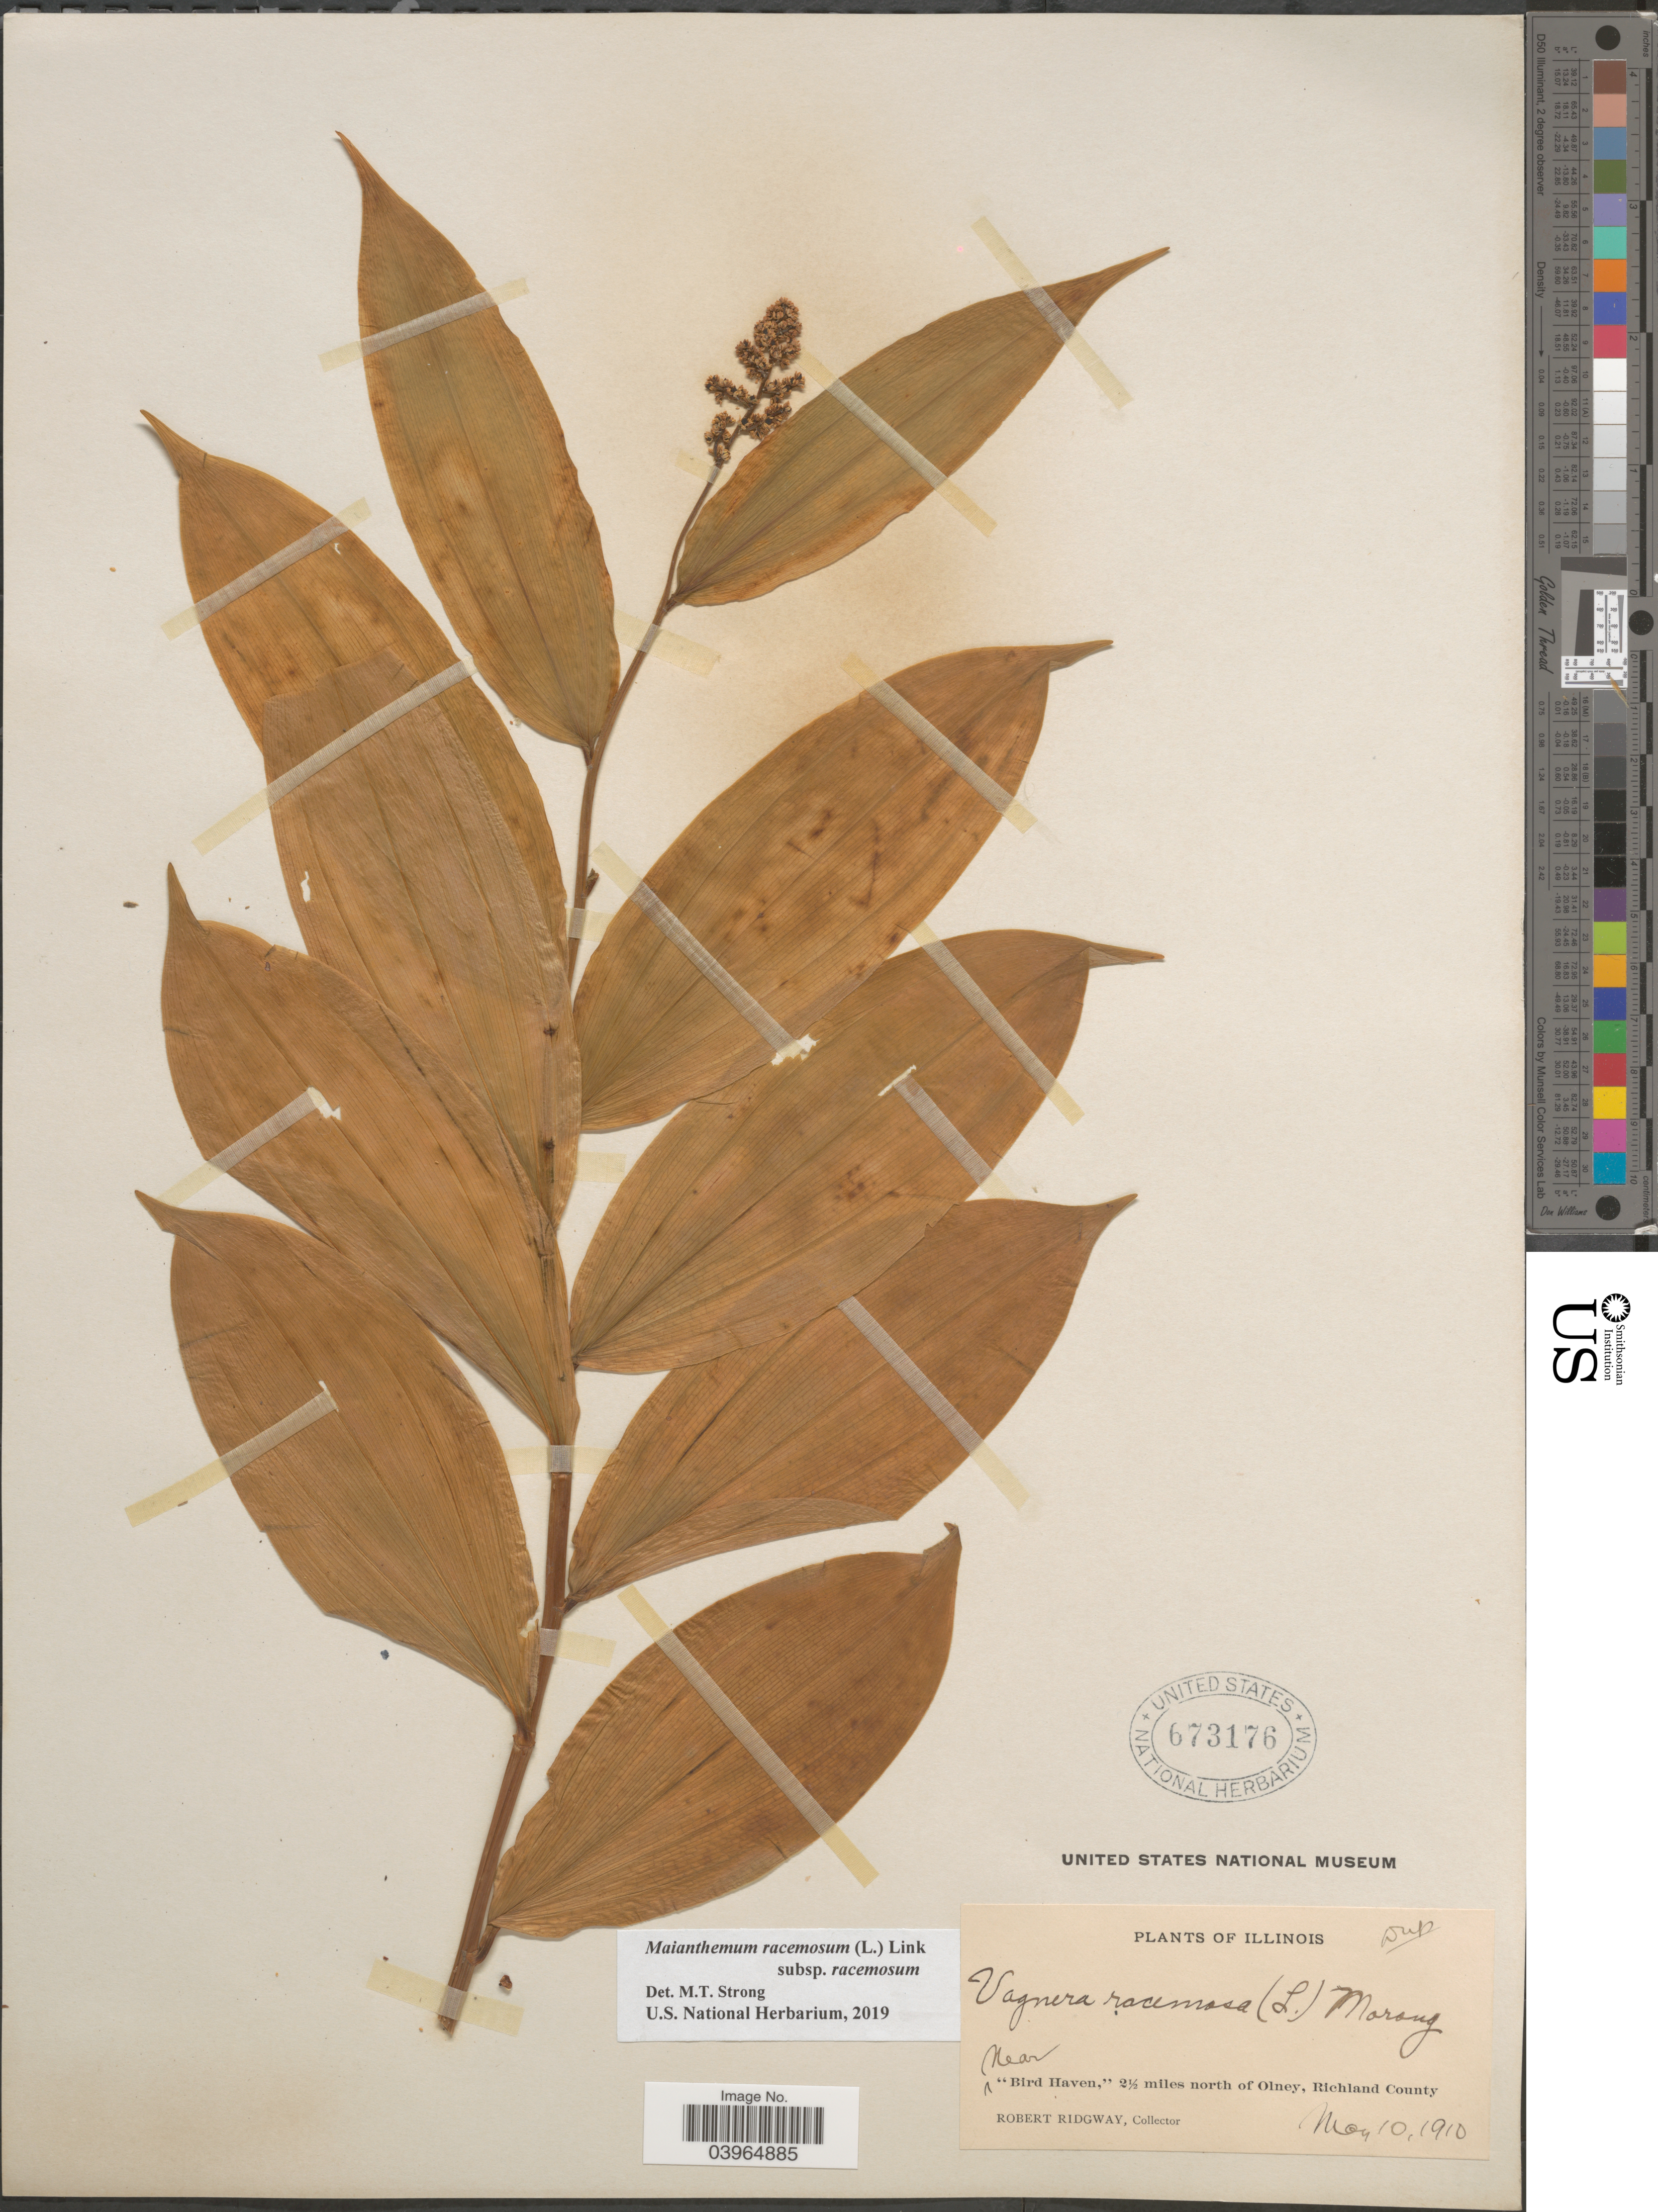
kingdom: Plantae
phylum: Tracheophyta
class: Liliopsida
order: Asparagales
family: Asparagaceae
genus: Maianthemum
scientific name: Maianthemum racemosum subsp. racemosum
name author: (L.) Link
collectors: R. Ridgway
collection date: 1910-05-10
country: United States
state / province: Illinois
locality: Near "Bird Haven," 2½ miles north of Olney, Richland County.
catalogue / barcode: US 673176